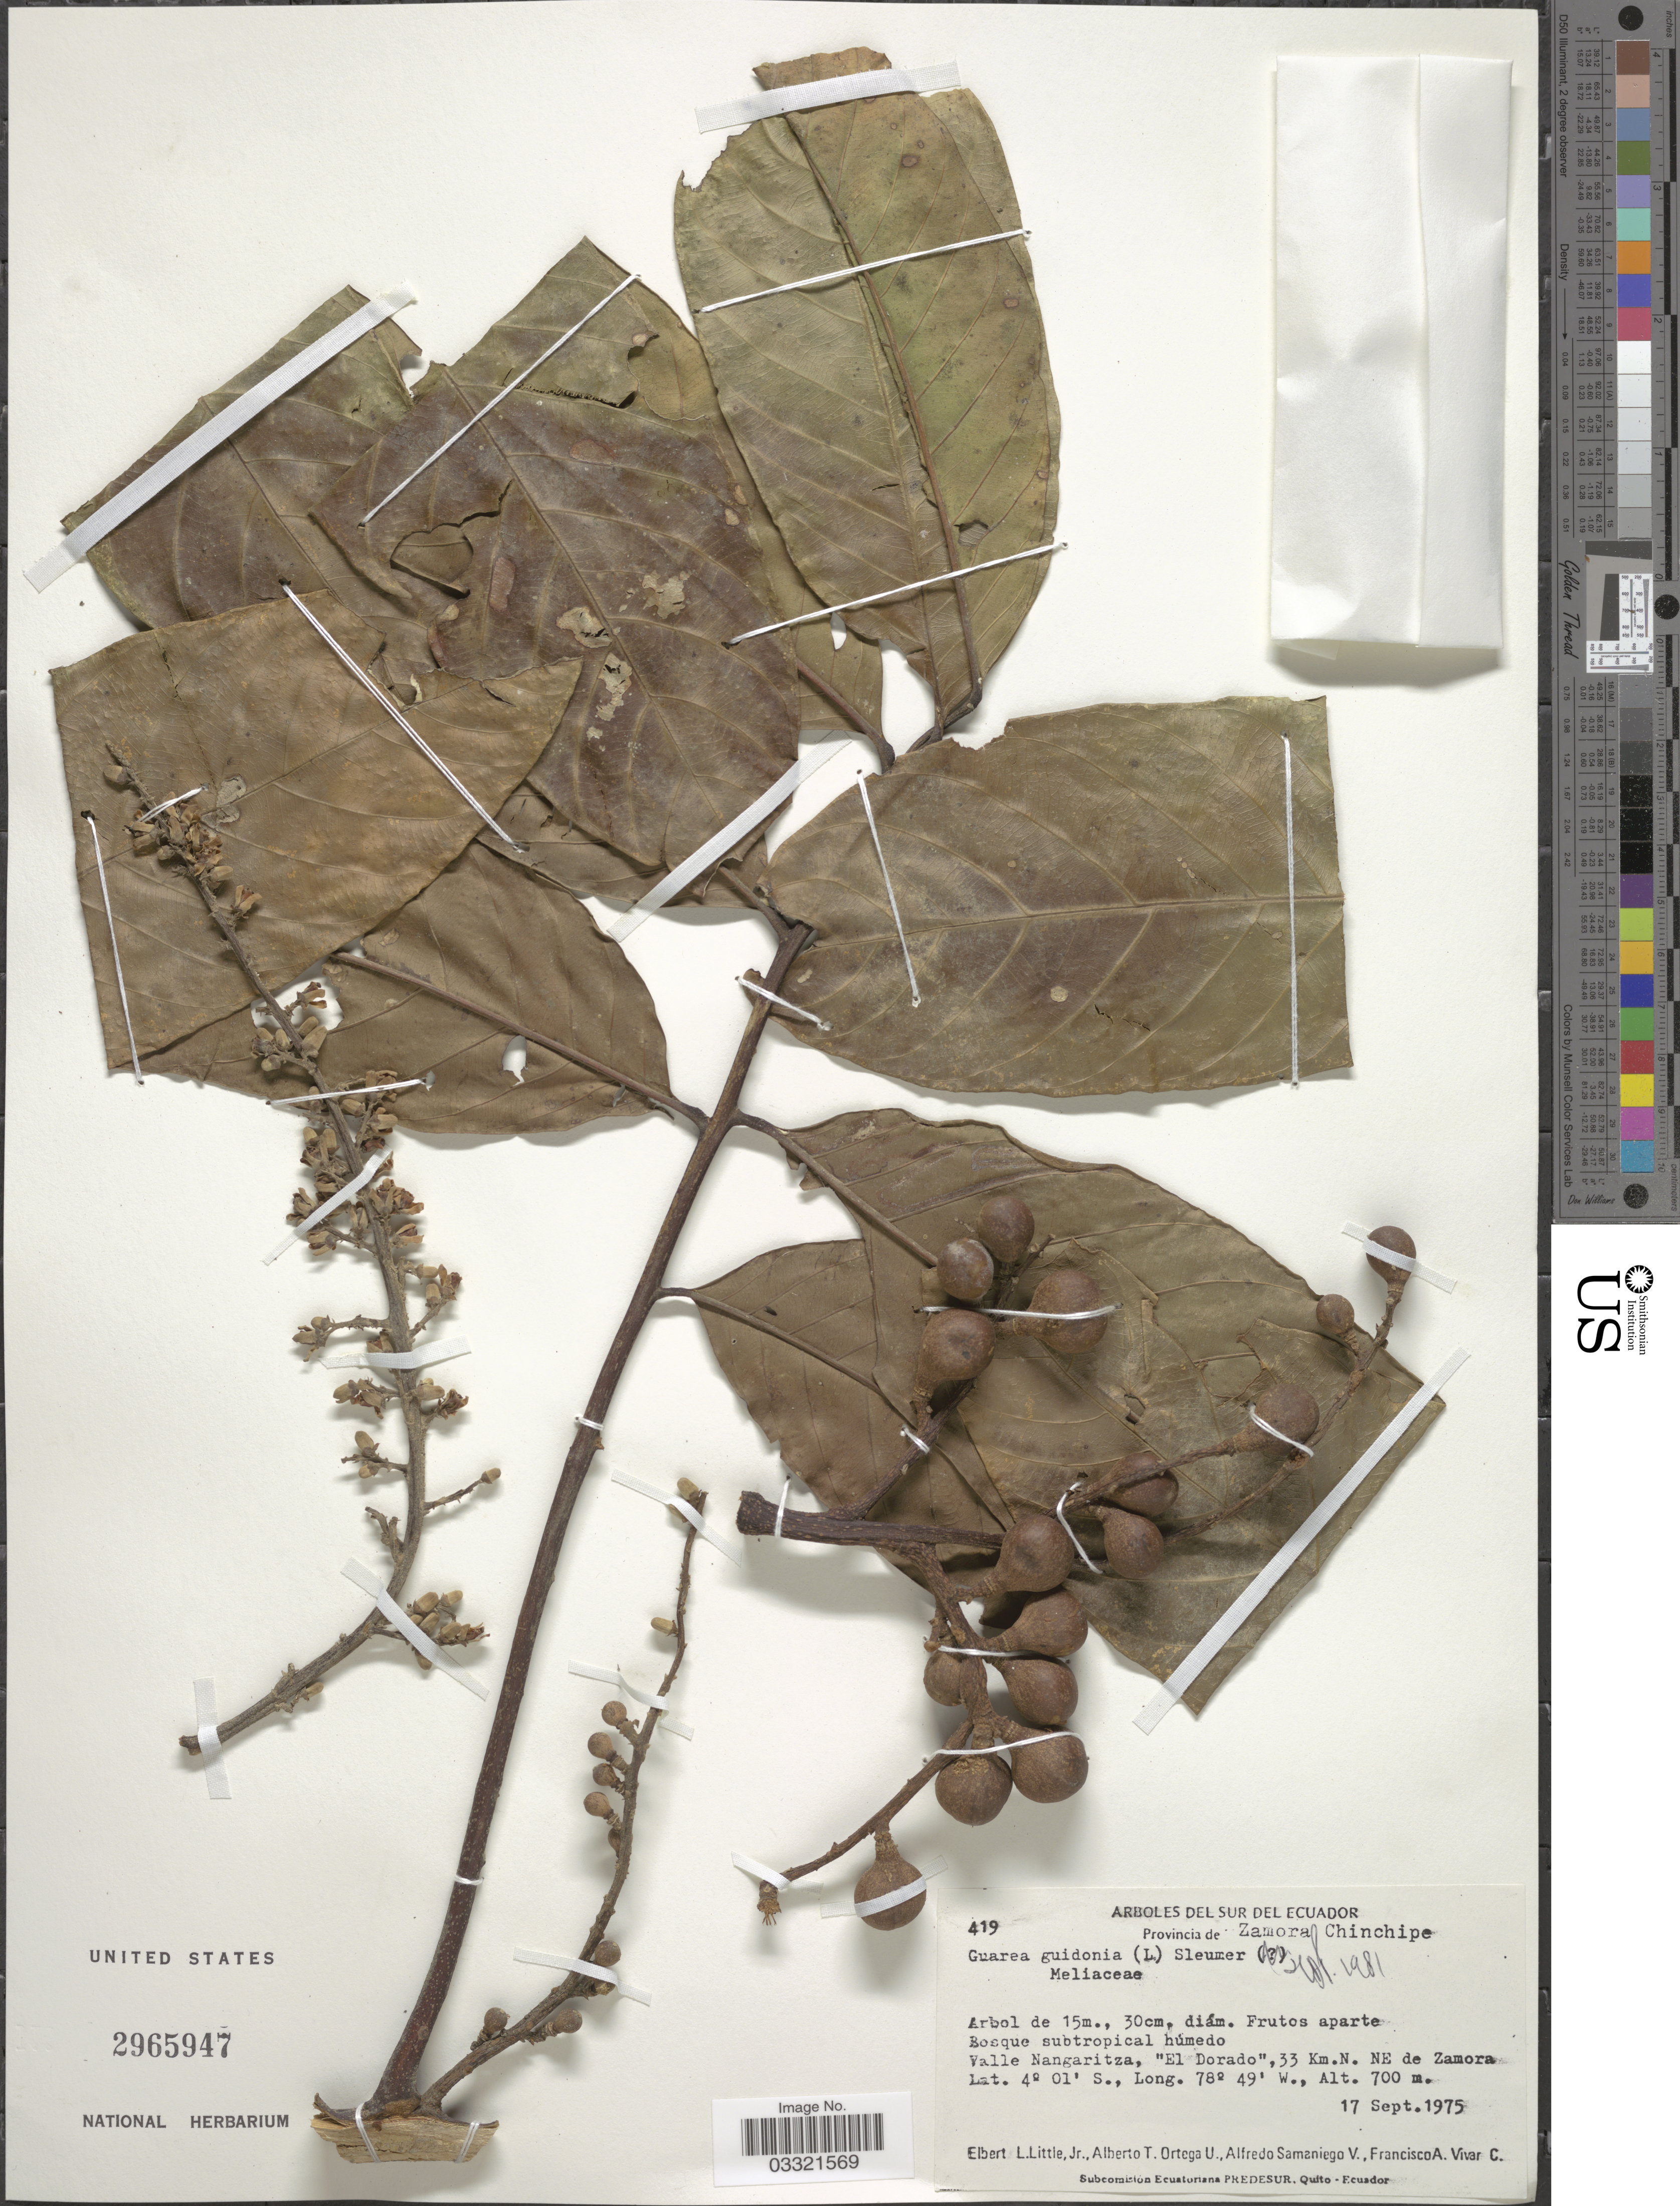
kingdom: Plantae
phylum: Tracheophyta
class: Magnoliopsida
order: Sapindales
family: Meliaceae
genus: Guarea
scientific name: Guarea guidonia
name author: (L.) Sleumer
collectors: E. L. Little, A. T. Ortega U., A. Samaniego & F. A. Vivar C.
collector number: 419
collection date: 1975-09-17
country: Ecuador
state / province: Zamora-Chinchipe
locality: Valle Nangaritza, "El Dorado", 33 Km. N. NE de Zamora.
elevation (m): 700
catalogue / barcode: US 2965947